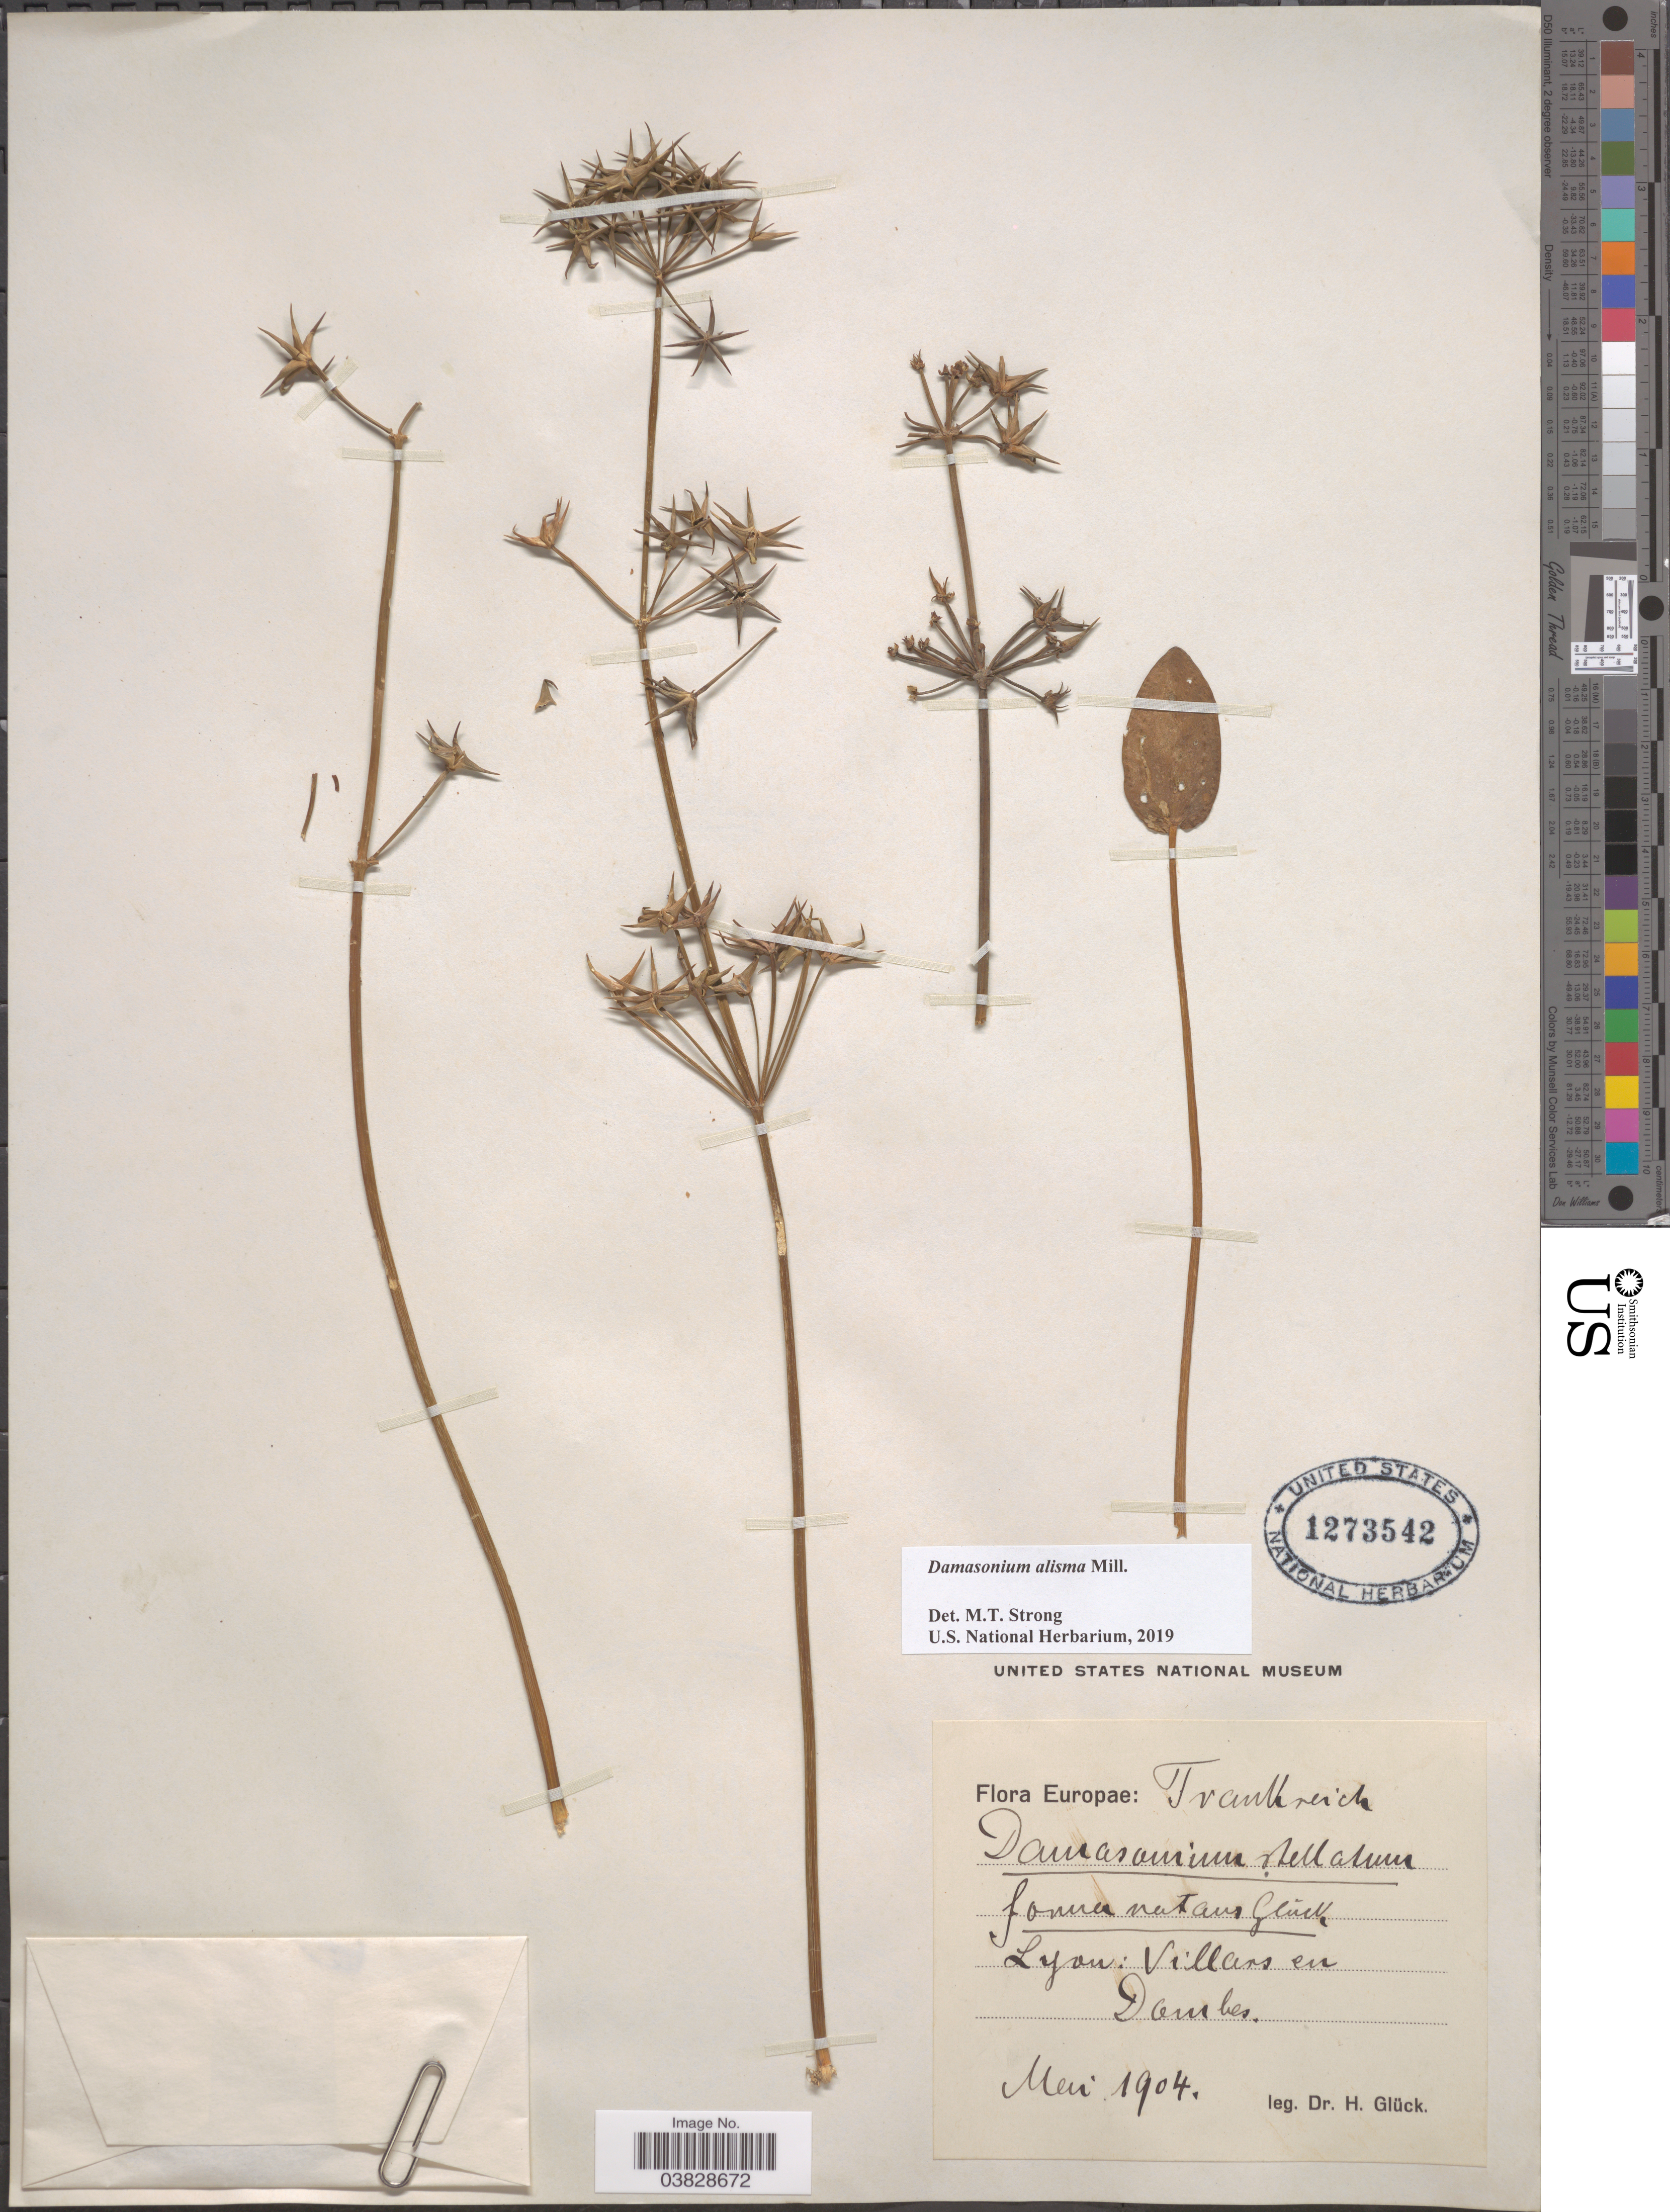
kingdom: Plantae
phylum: Tracheophyta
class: Liliopsida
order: Alismatales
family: Alismataceae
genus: Damasonium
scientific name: Damasonium alisma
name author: Mill.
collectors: H. Glück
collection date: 1904-05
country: France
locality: Frankreich. Lyon: Villars en Dombes.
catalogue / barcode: US 1273542